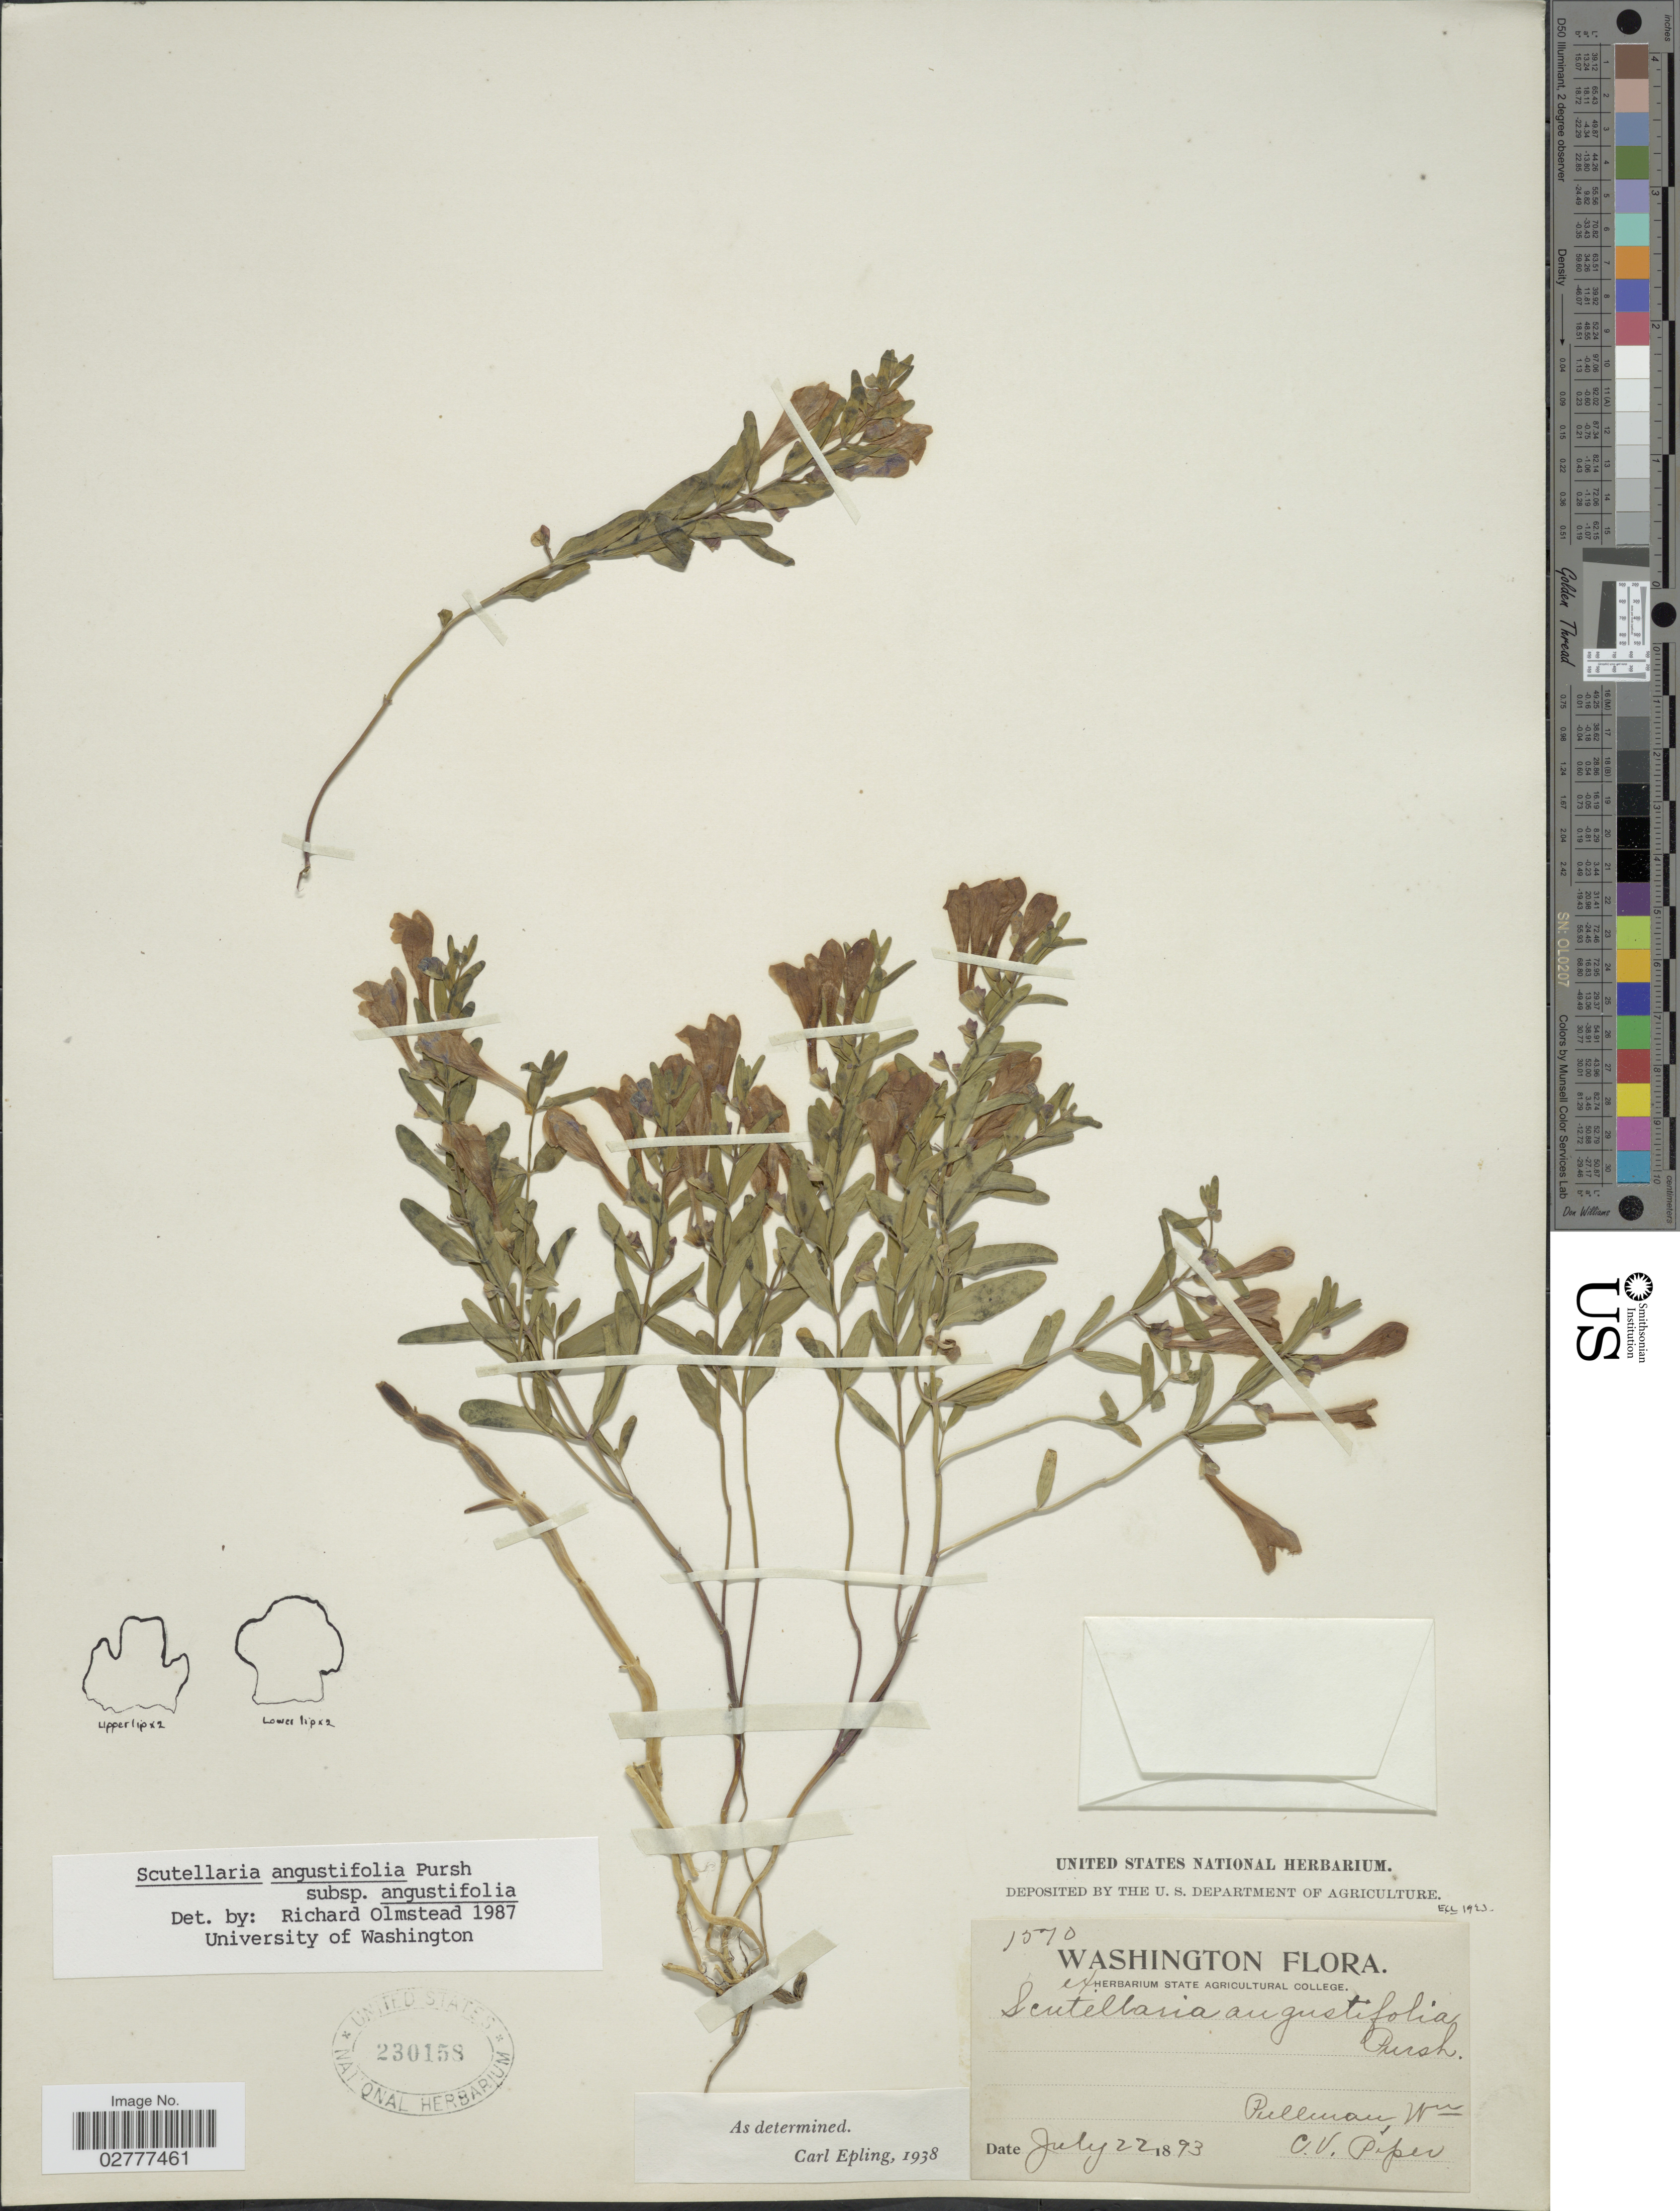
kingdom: Plantae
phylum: Tracheophyta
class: Magnoliopsida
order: Lamiales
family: Lamiaceae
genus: Scutellaria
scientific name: Scutellaria angustifolia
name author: Pursh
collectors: C. V. Piper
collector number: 1570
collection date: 1893-07-22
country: United States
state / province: Washington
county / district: Whitman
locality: Pullman.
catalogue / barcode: US 230158